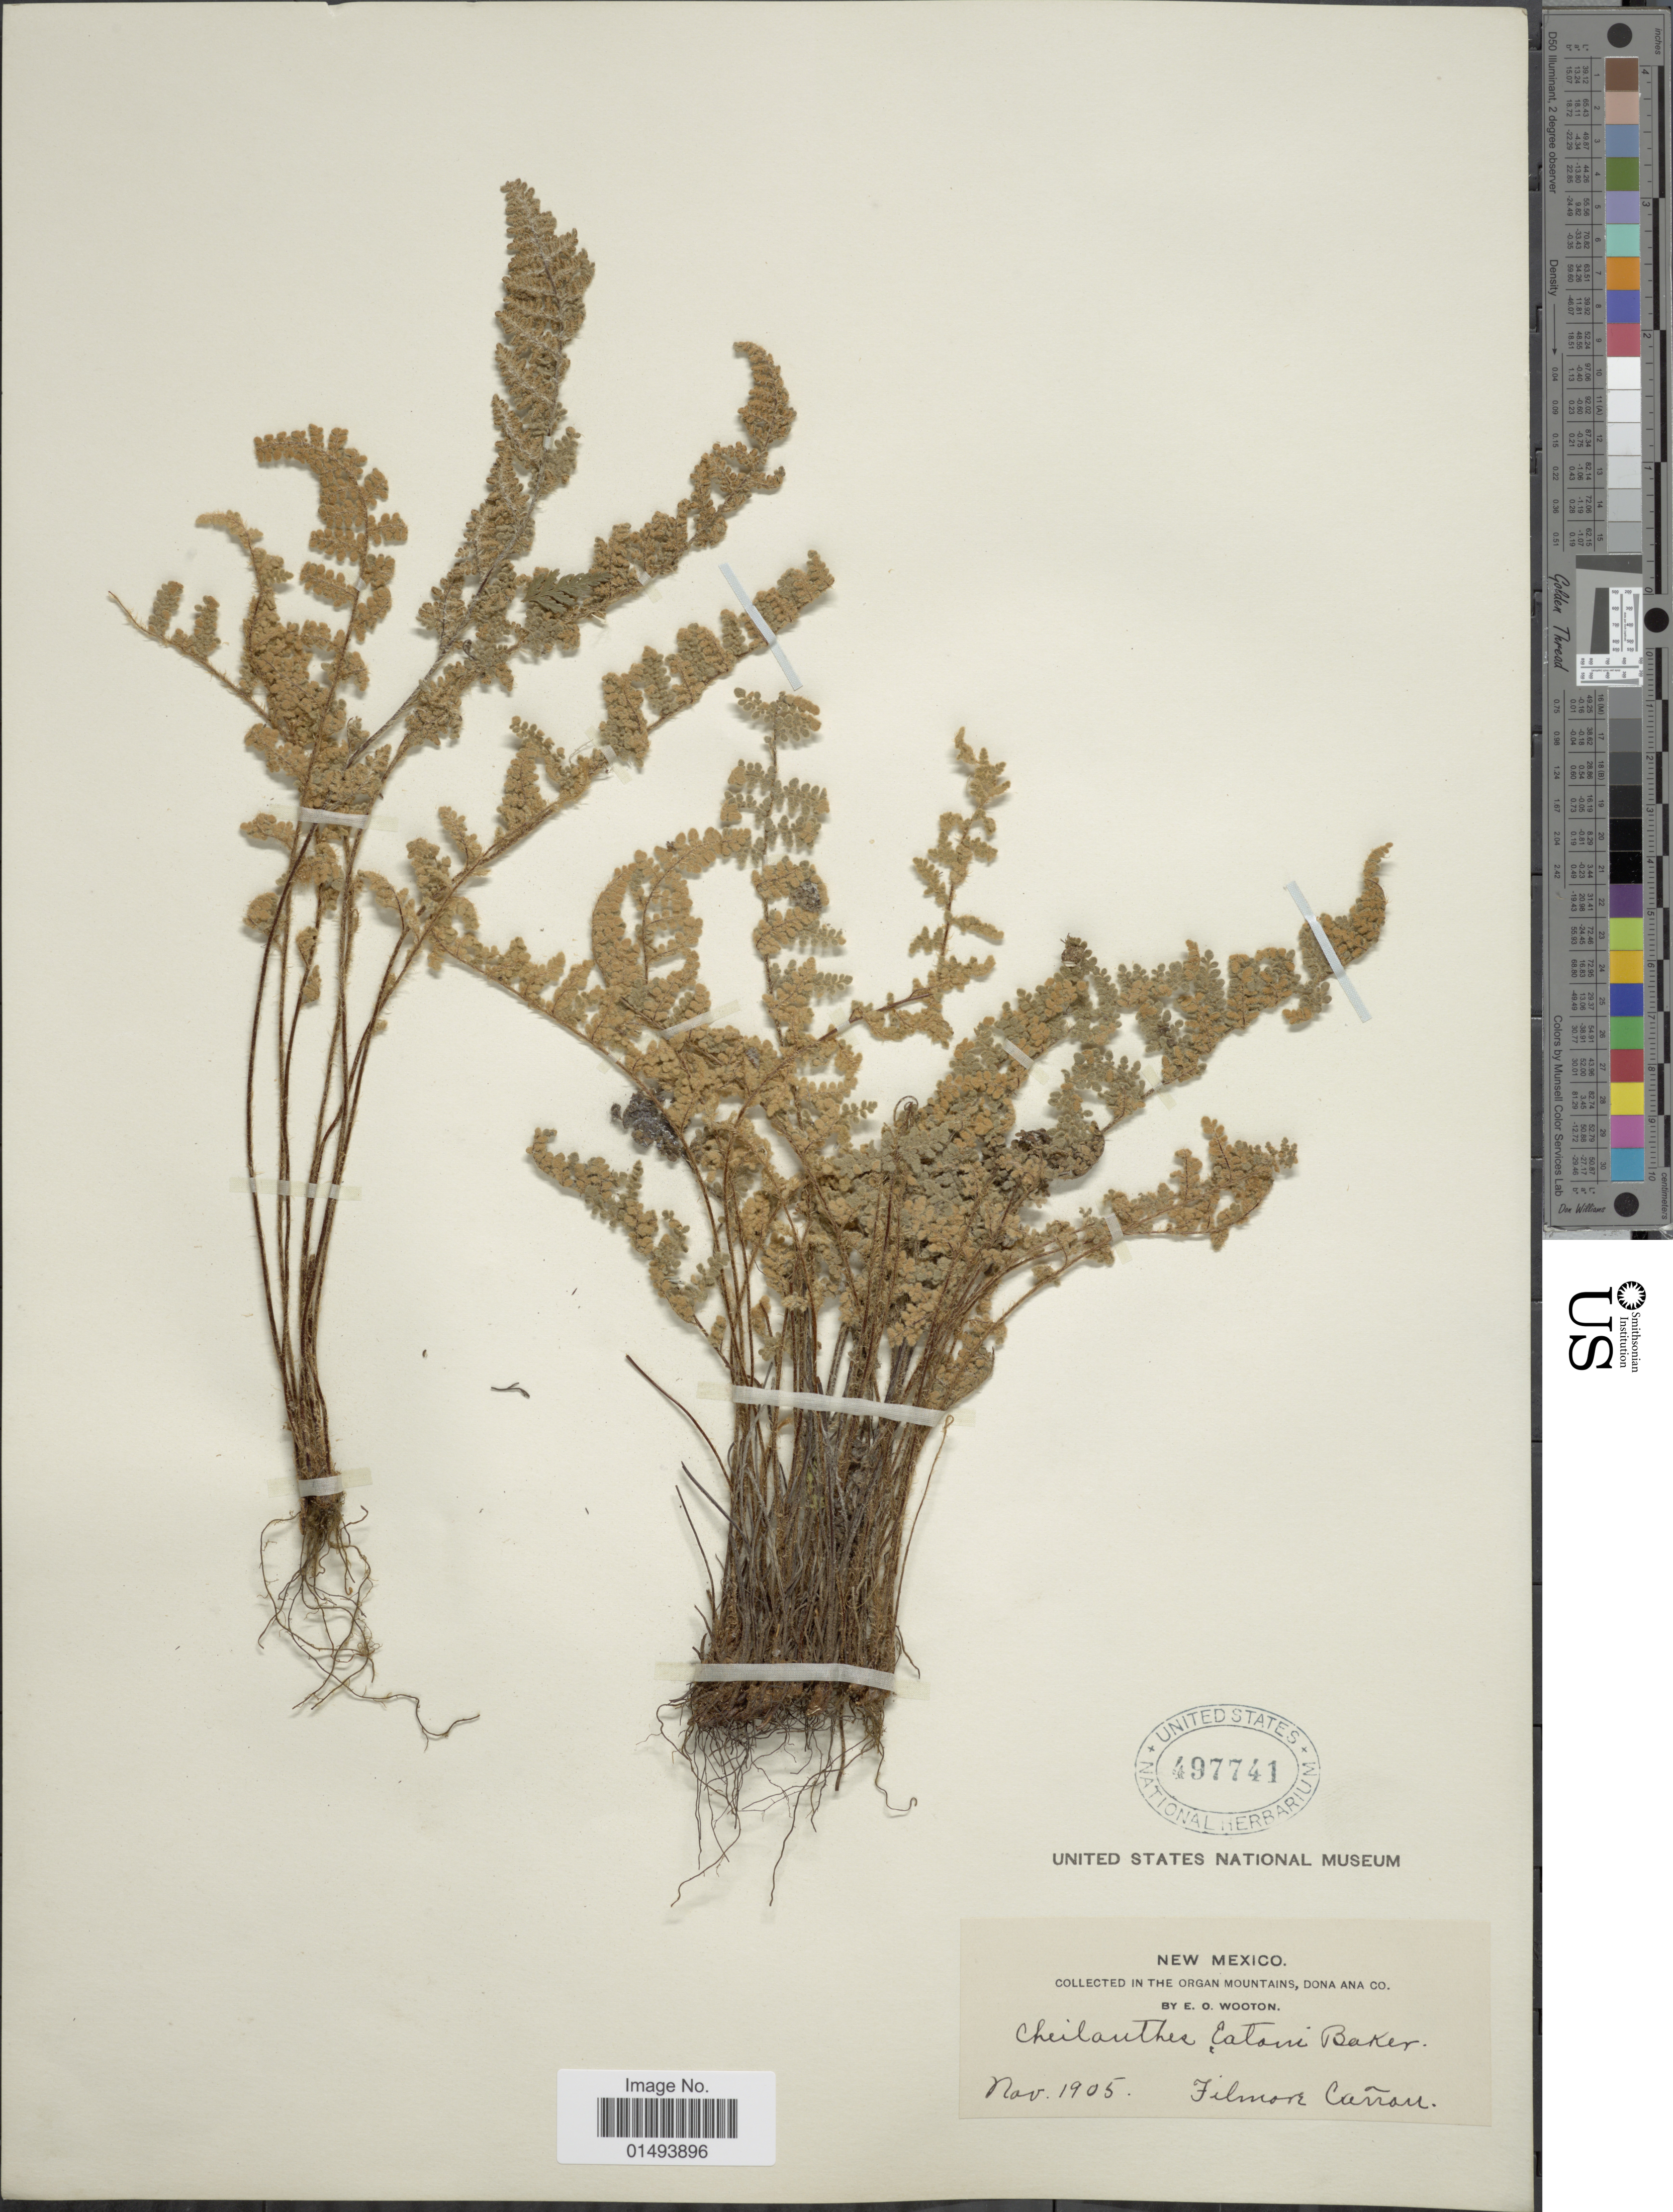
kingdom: Plantae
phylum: Tracheophyta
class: Polypodiopsida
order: Polypodiales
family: Pteridaceae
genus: Myriopteris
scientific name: Myriopteris rufa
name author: Fée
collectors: E. O. Wooton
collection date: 1905-11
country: United States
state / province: New Mexico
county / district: Dona Ana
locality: Organ Mountains, Dona Ana Co. Filmore Canon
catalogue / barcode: US 497741